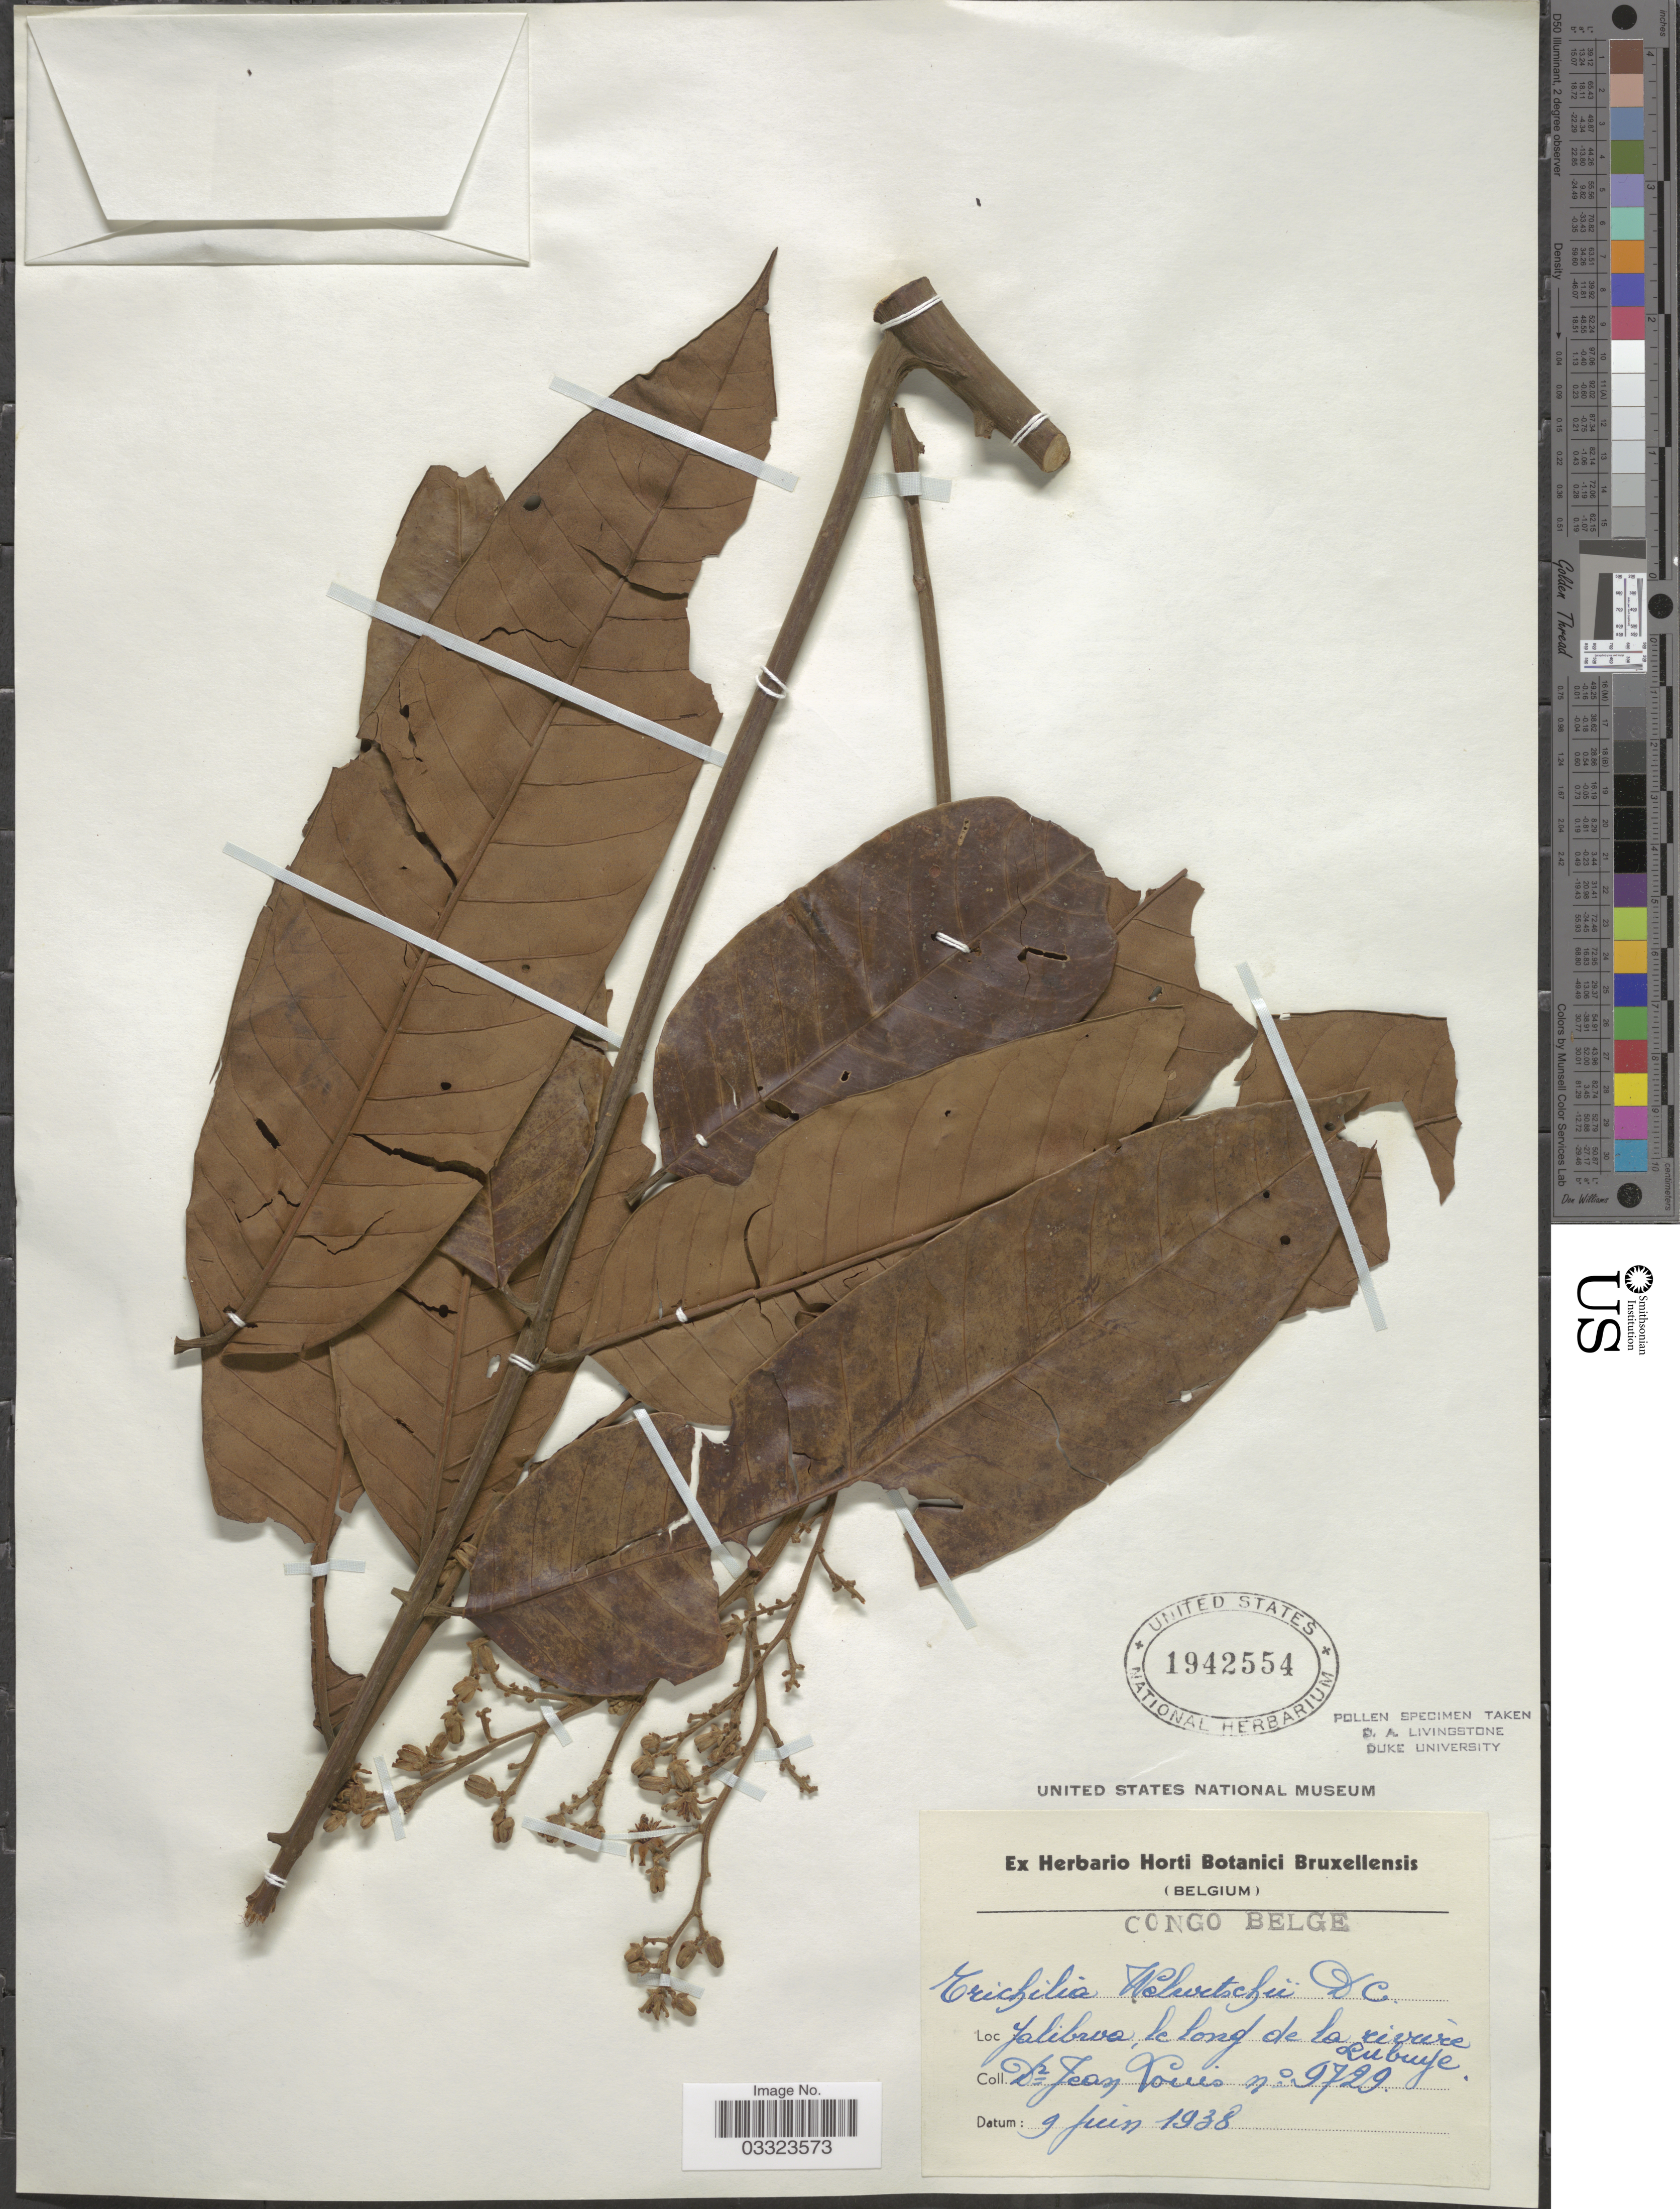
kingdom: Plantae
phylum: Tracheophyta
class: Magnoliopsida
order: Sapindales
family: Meliaceae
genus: Trichilia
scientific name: Trichilia welwitschii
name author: C. DC.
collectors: J. Louis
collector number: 9729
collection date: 1938-06-09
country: Congo, Democratic Republic of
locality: Congo Belge. Yalibwa, le long de la rivière Lubuye.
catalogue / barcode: US 1942554